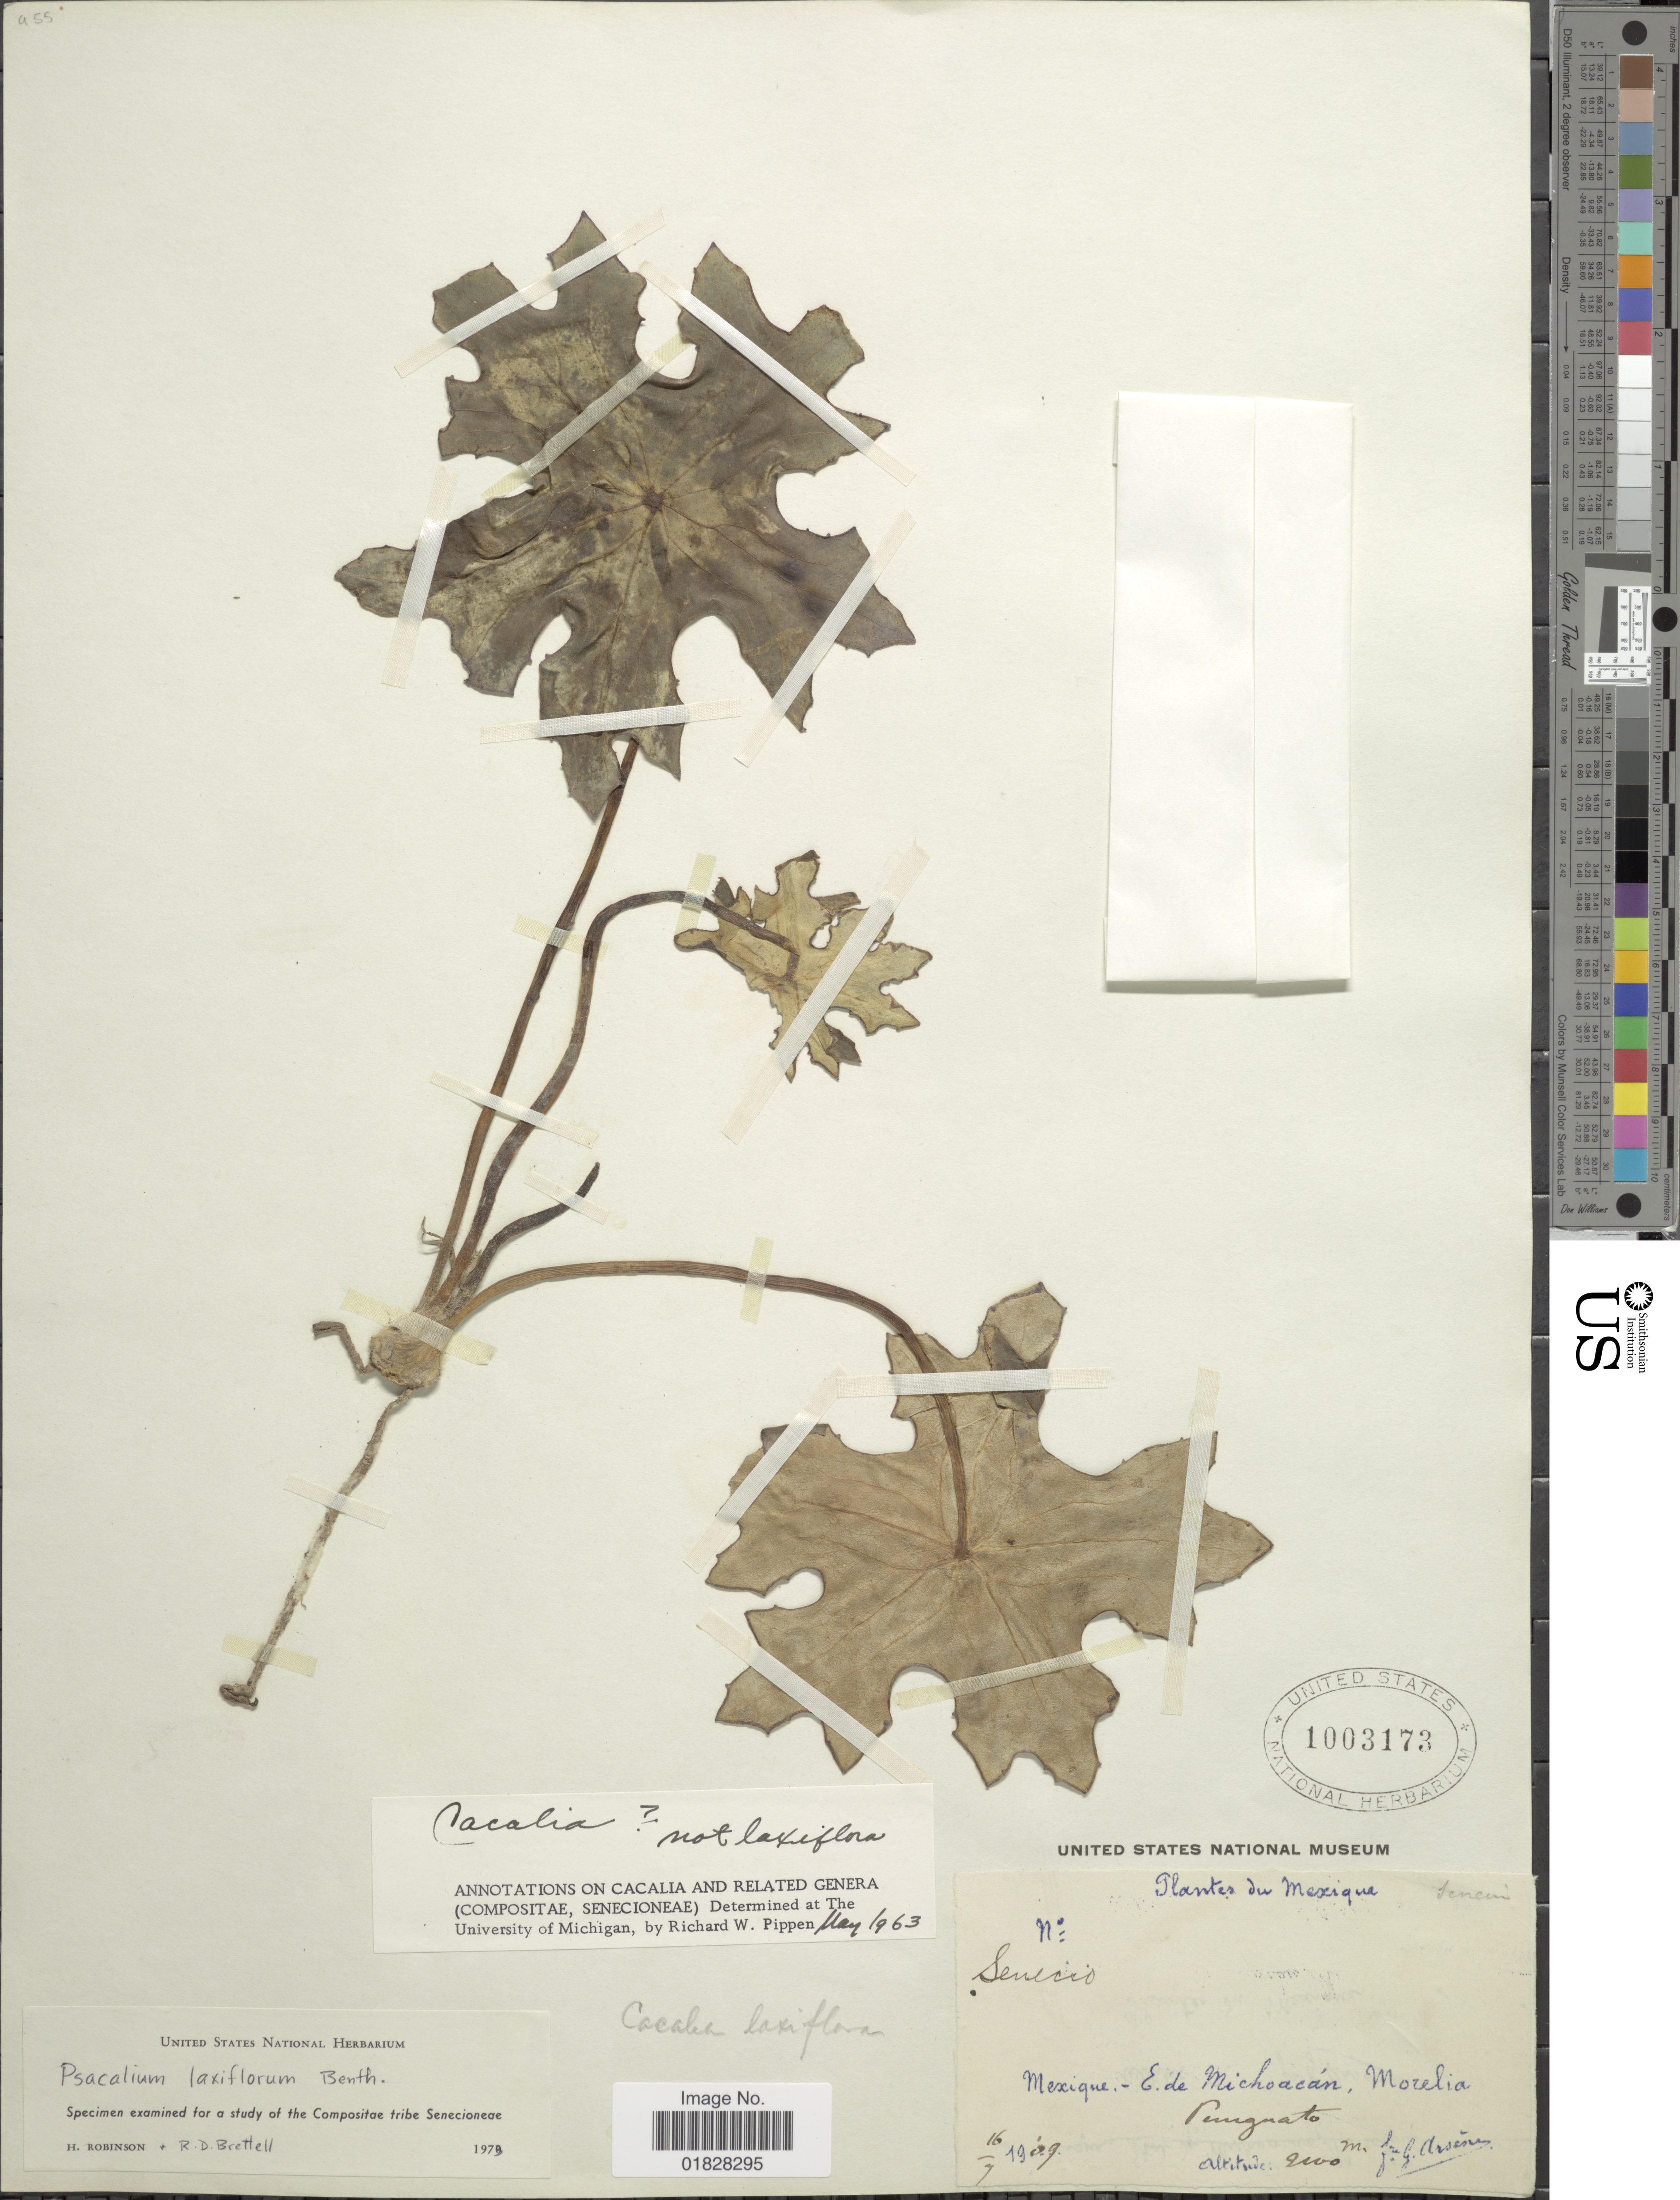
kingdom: Plantae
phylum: Tracheophyta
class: Magnoliopsida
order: Asterales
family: Asteraceae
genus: Psacalium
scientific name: Psacalium laxiflorum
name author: Benth.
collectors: Bro. G. Arsène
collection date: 1909-07-16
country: Mexico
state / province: Michoacán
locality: Mexique - E. de Michoacán, Morelia. Penguato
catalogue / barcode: US 1003173